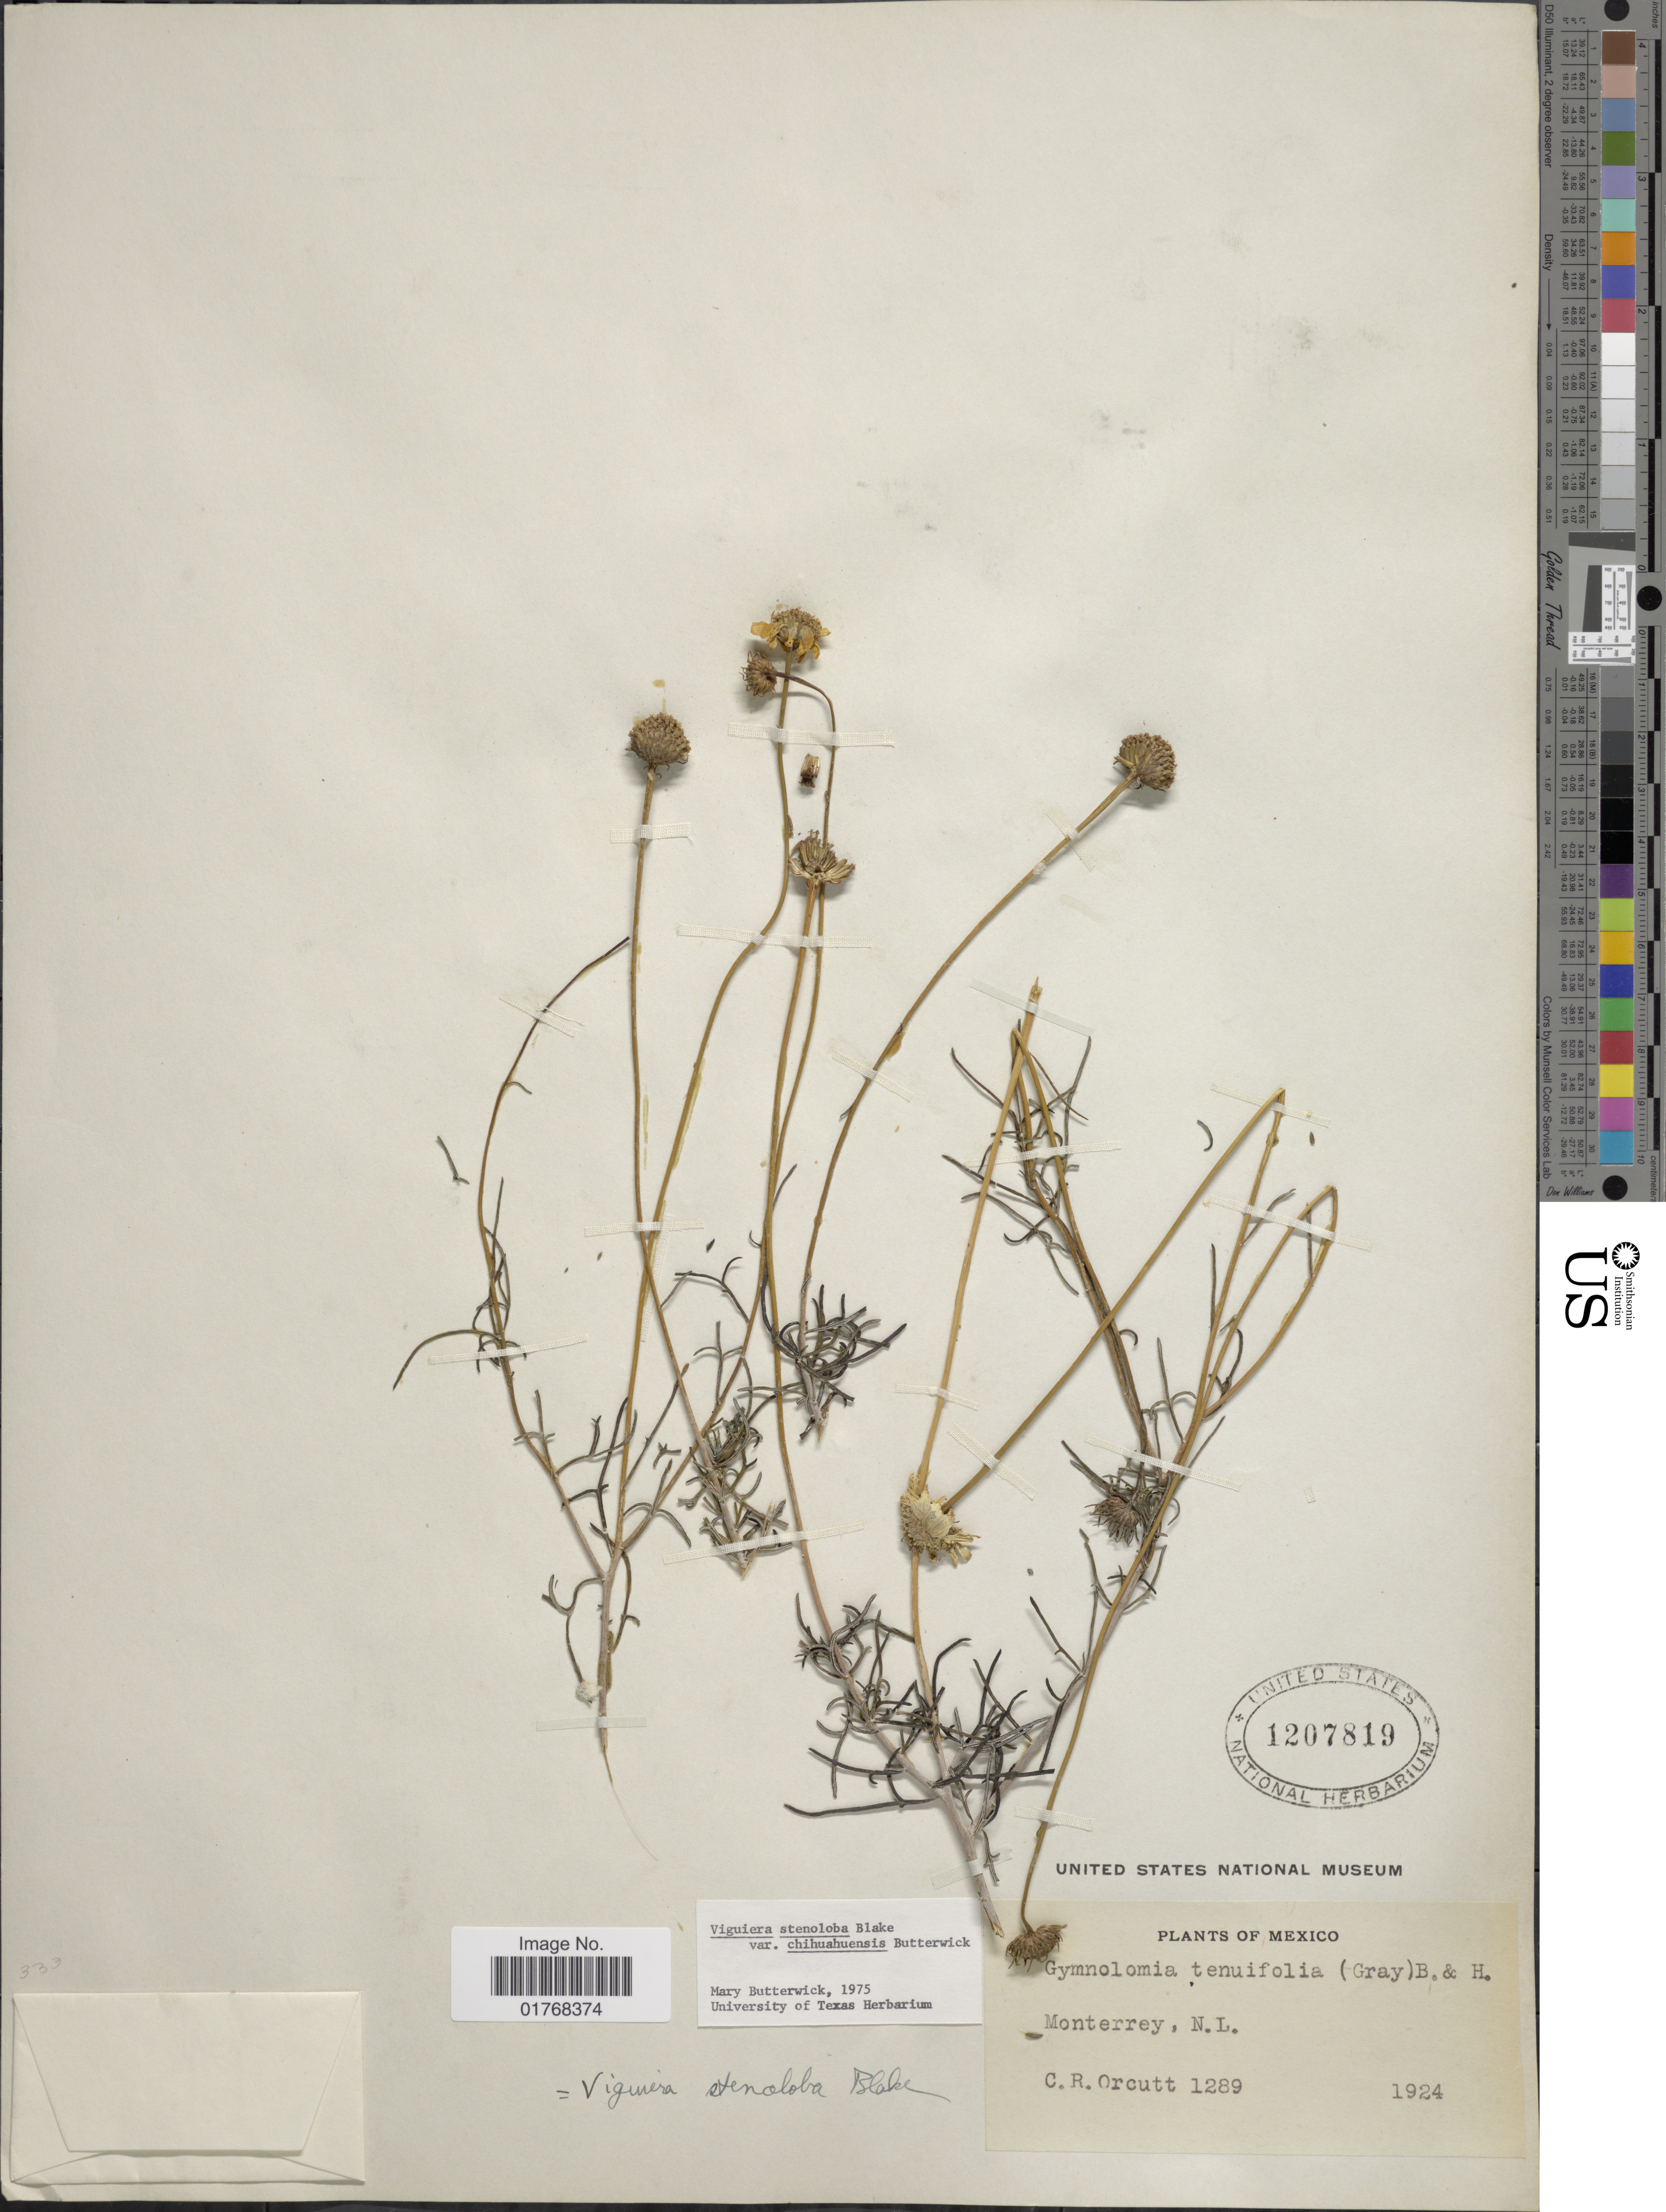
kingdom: Plantae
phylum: Tracheophyta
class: Magnoliopsida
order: Asterales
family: Asteraceae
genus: Viguiera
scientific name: Viguiera stenoloba var. chihuahuensis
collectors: C. R. Orcutt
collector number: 1289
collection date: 1924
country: Mexico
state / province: Nuevo León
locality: Monterrey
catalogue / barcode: US 1207819